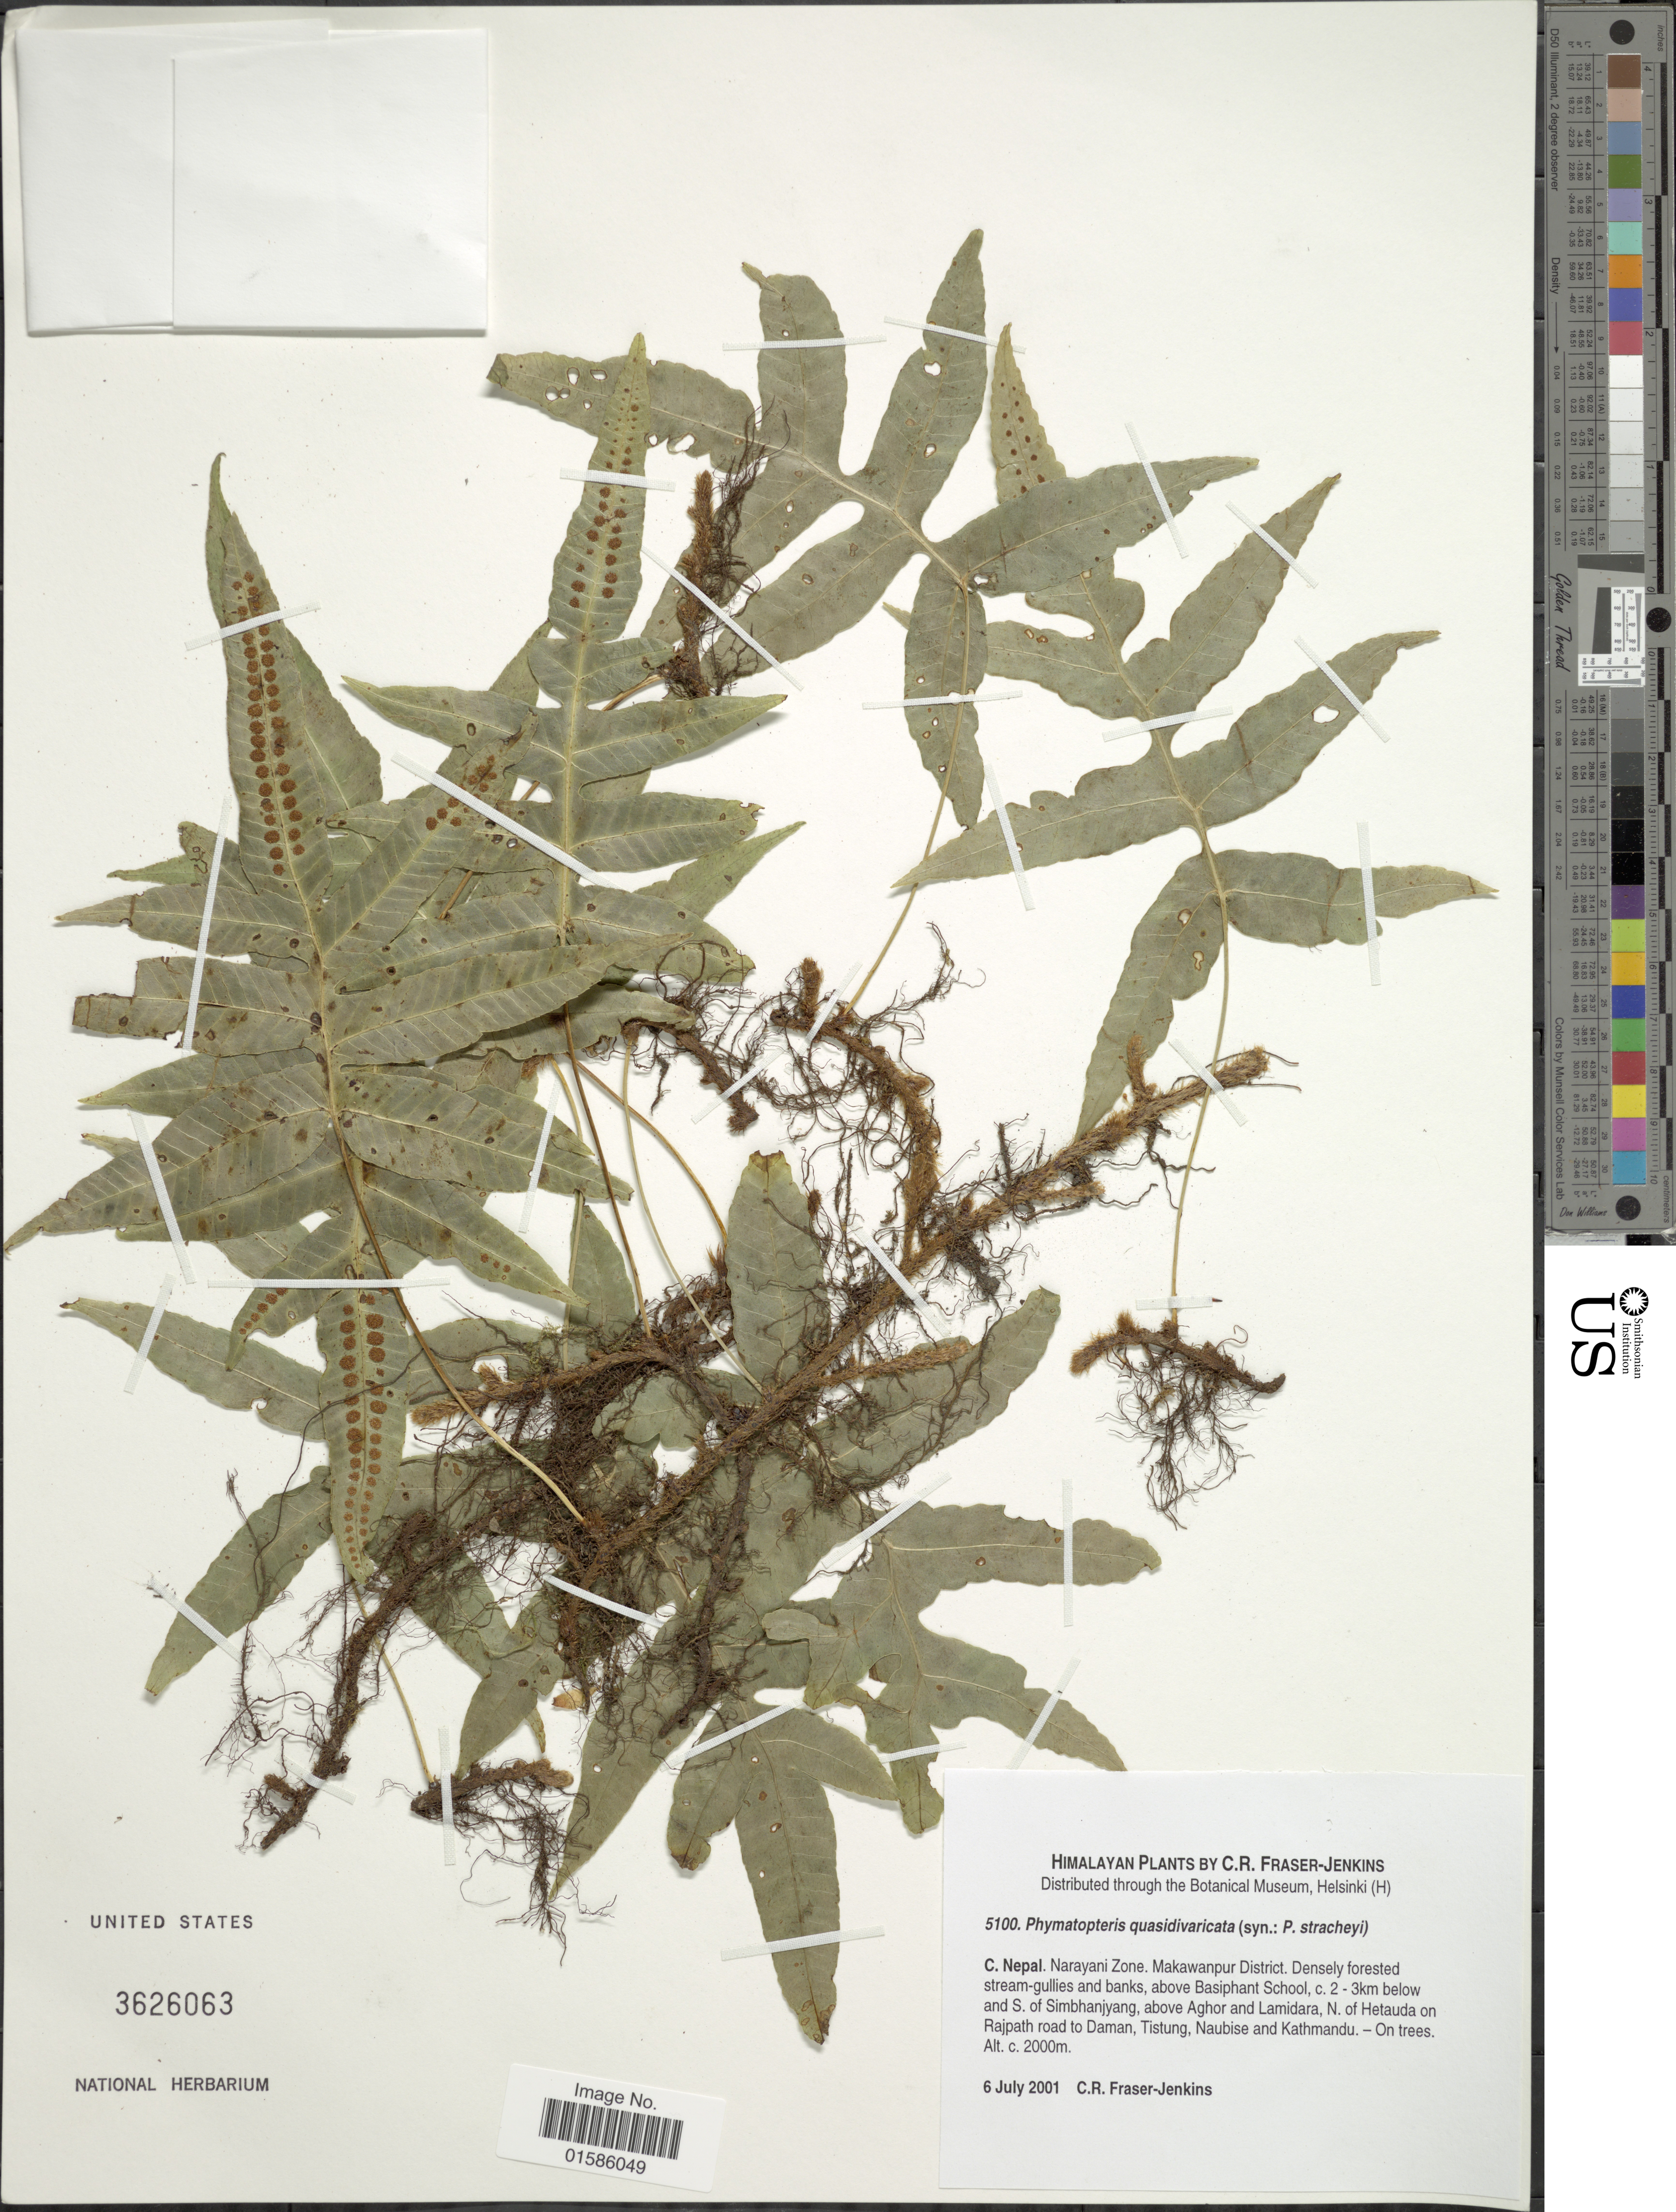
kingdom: Plantae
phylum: Tracheophyta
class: Polypodiopsida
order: Polypodiales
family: Polypodiaceae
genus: Microsorum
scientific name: Microsorum quasidivaricata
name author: (Hayata)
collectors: C. R. Fraser-Jenkins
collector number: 5100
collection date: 2001-07-06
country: Nepal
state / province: Narayani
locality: C. Nepal. Nepal Zone. Makawanpur District. above Basiphant School, c. 2-3km below and S of Simbhanjyang, above Aghor and Lamidara, N of Hetauda on Rajpath road to Daman, Tistung, Naubise and Kathmandu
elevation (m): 2000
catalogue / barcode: US 3626063